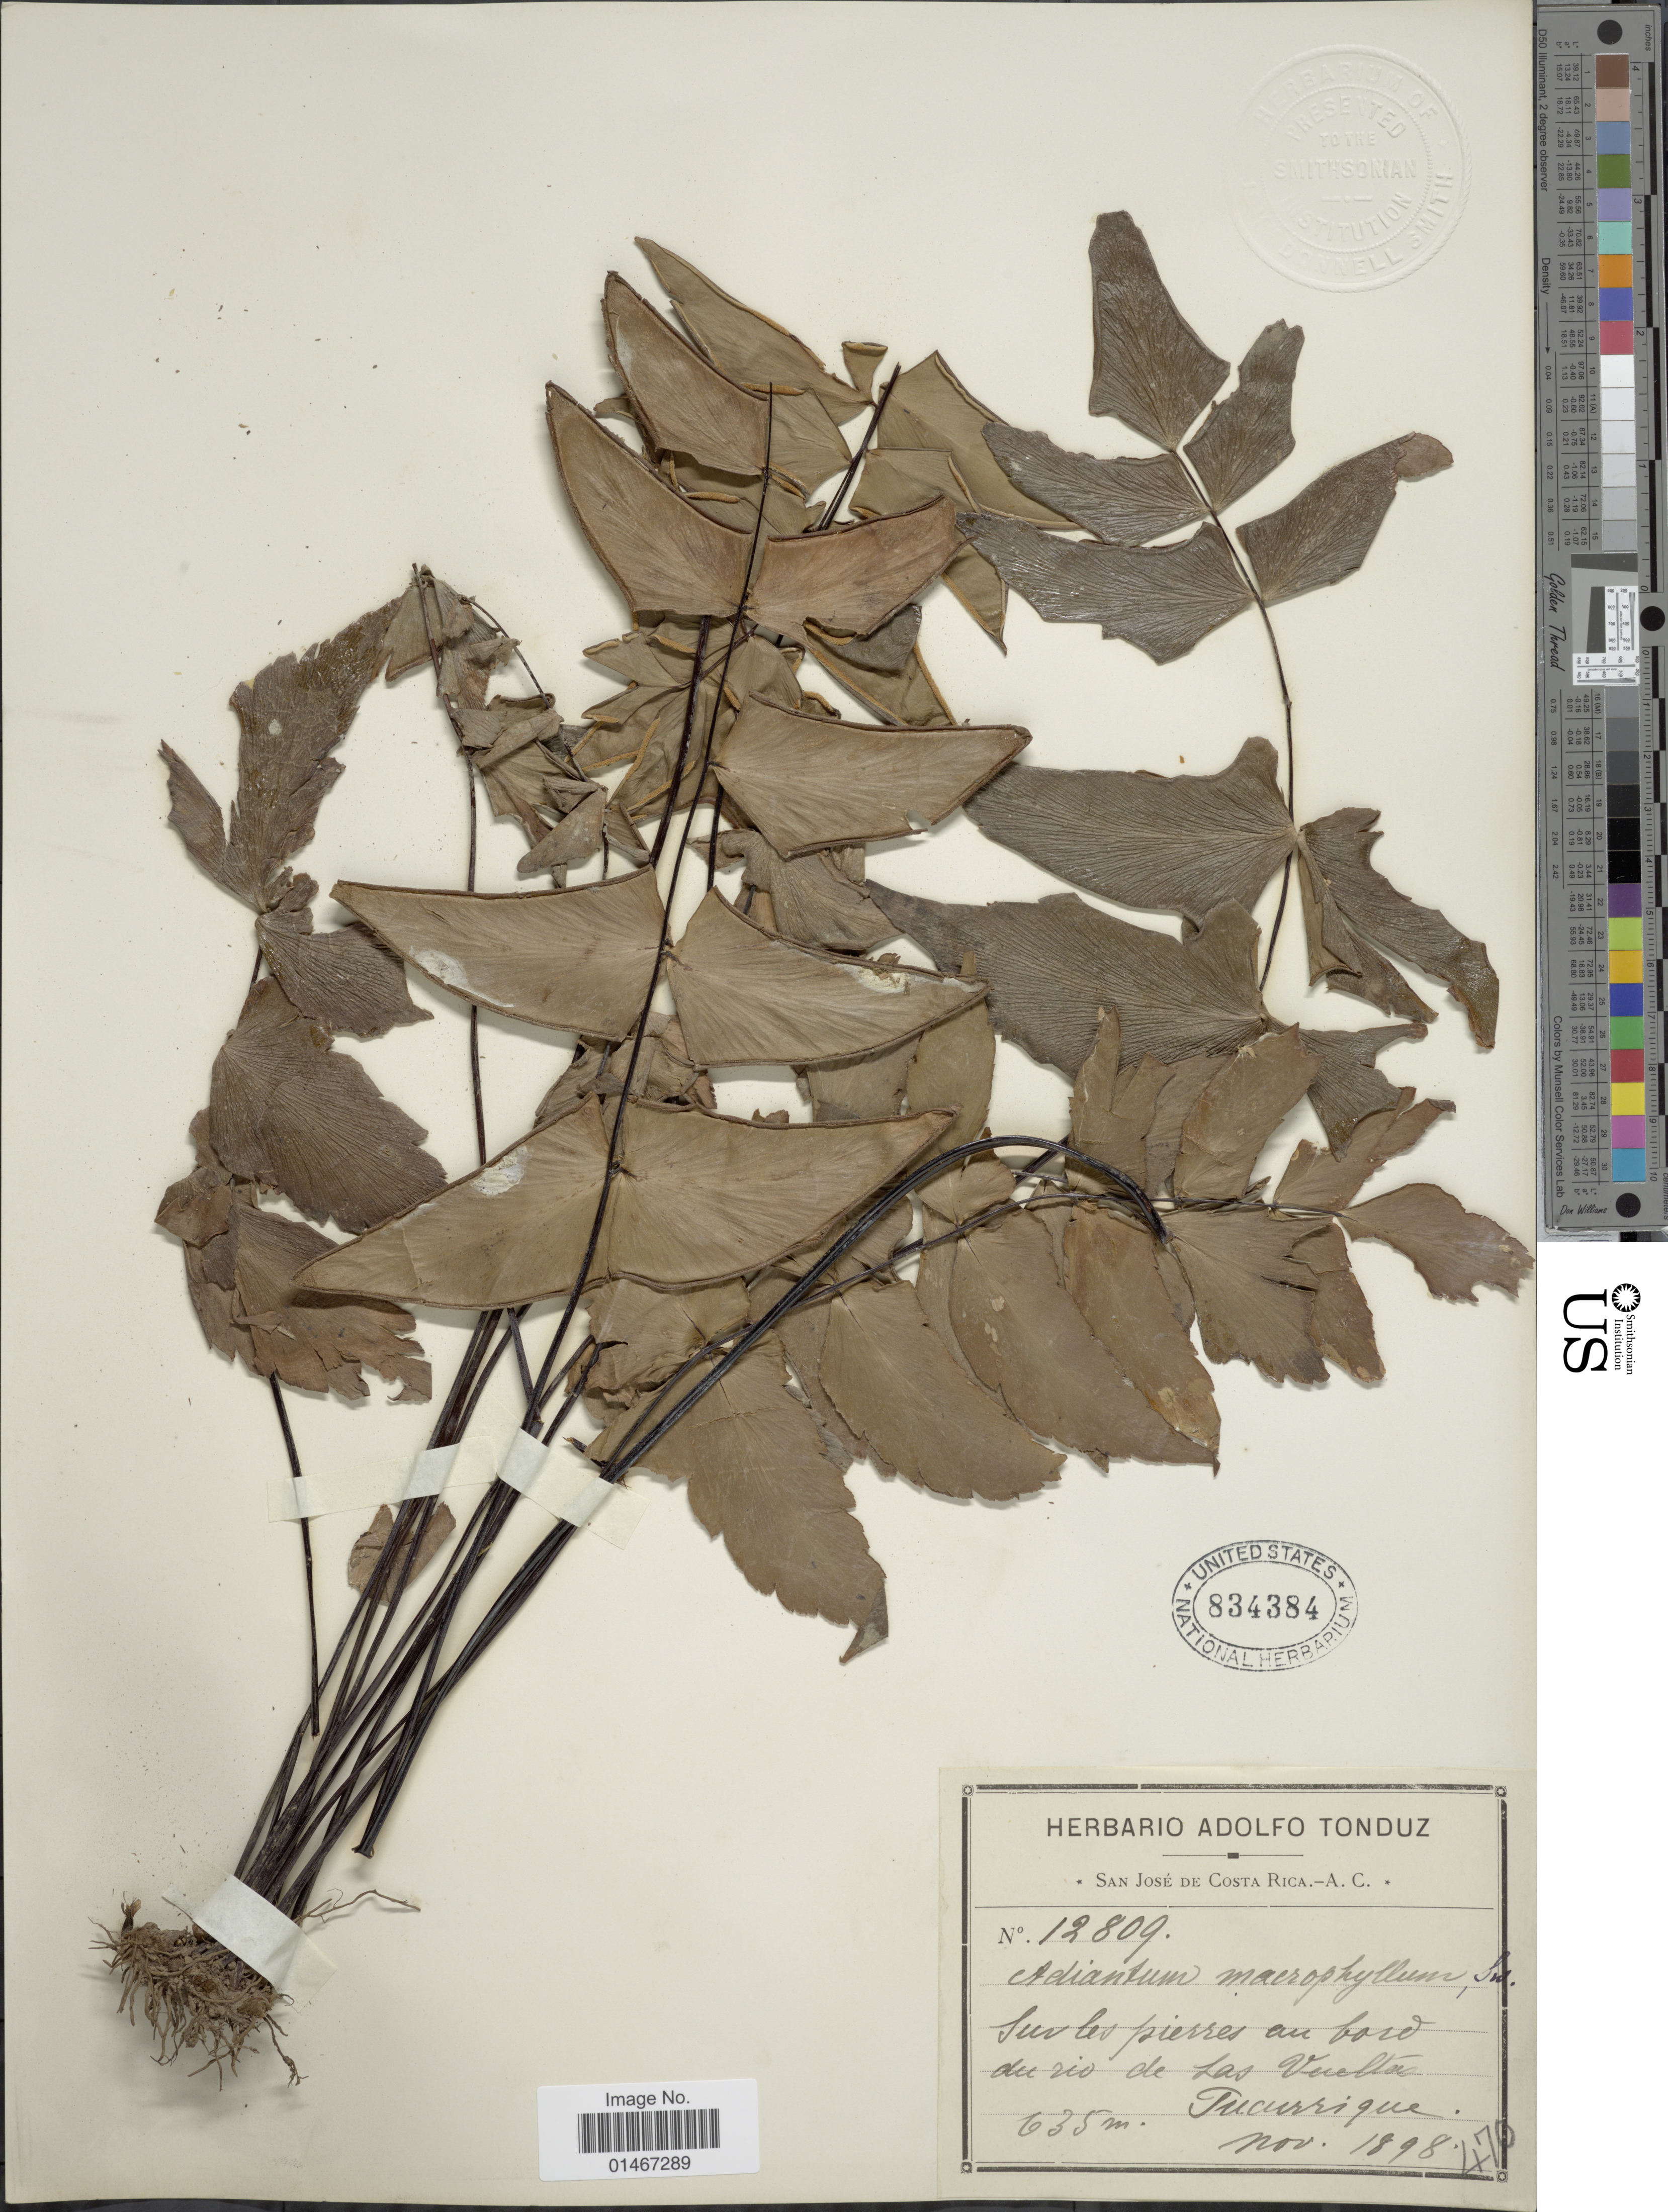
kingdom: Plantae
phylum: Tracheophyta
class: Polypodiopsida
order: Polypodiales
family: Pteridaceae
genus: Adiantum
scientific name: Adiantum macrophyllum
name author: Sw.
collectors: ex Herb. Adolfo Tonduz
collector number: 12809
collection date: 1898-11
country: Costa Rica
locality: Sur les pierres au bord du rio de Las Vueltas. Tucurrique.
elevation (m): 635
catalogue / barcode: US 834384